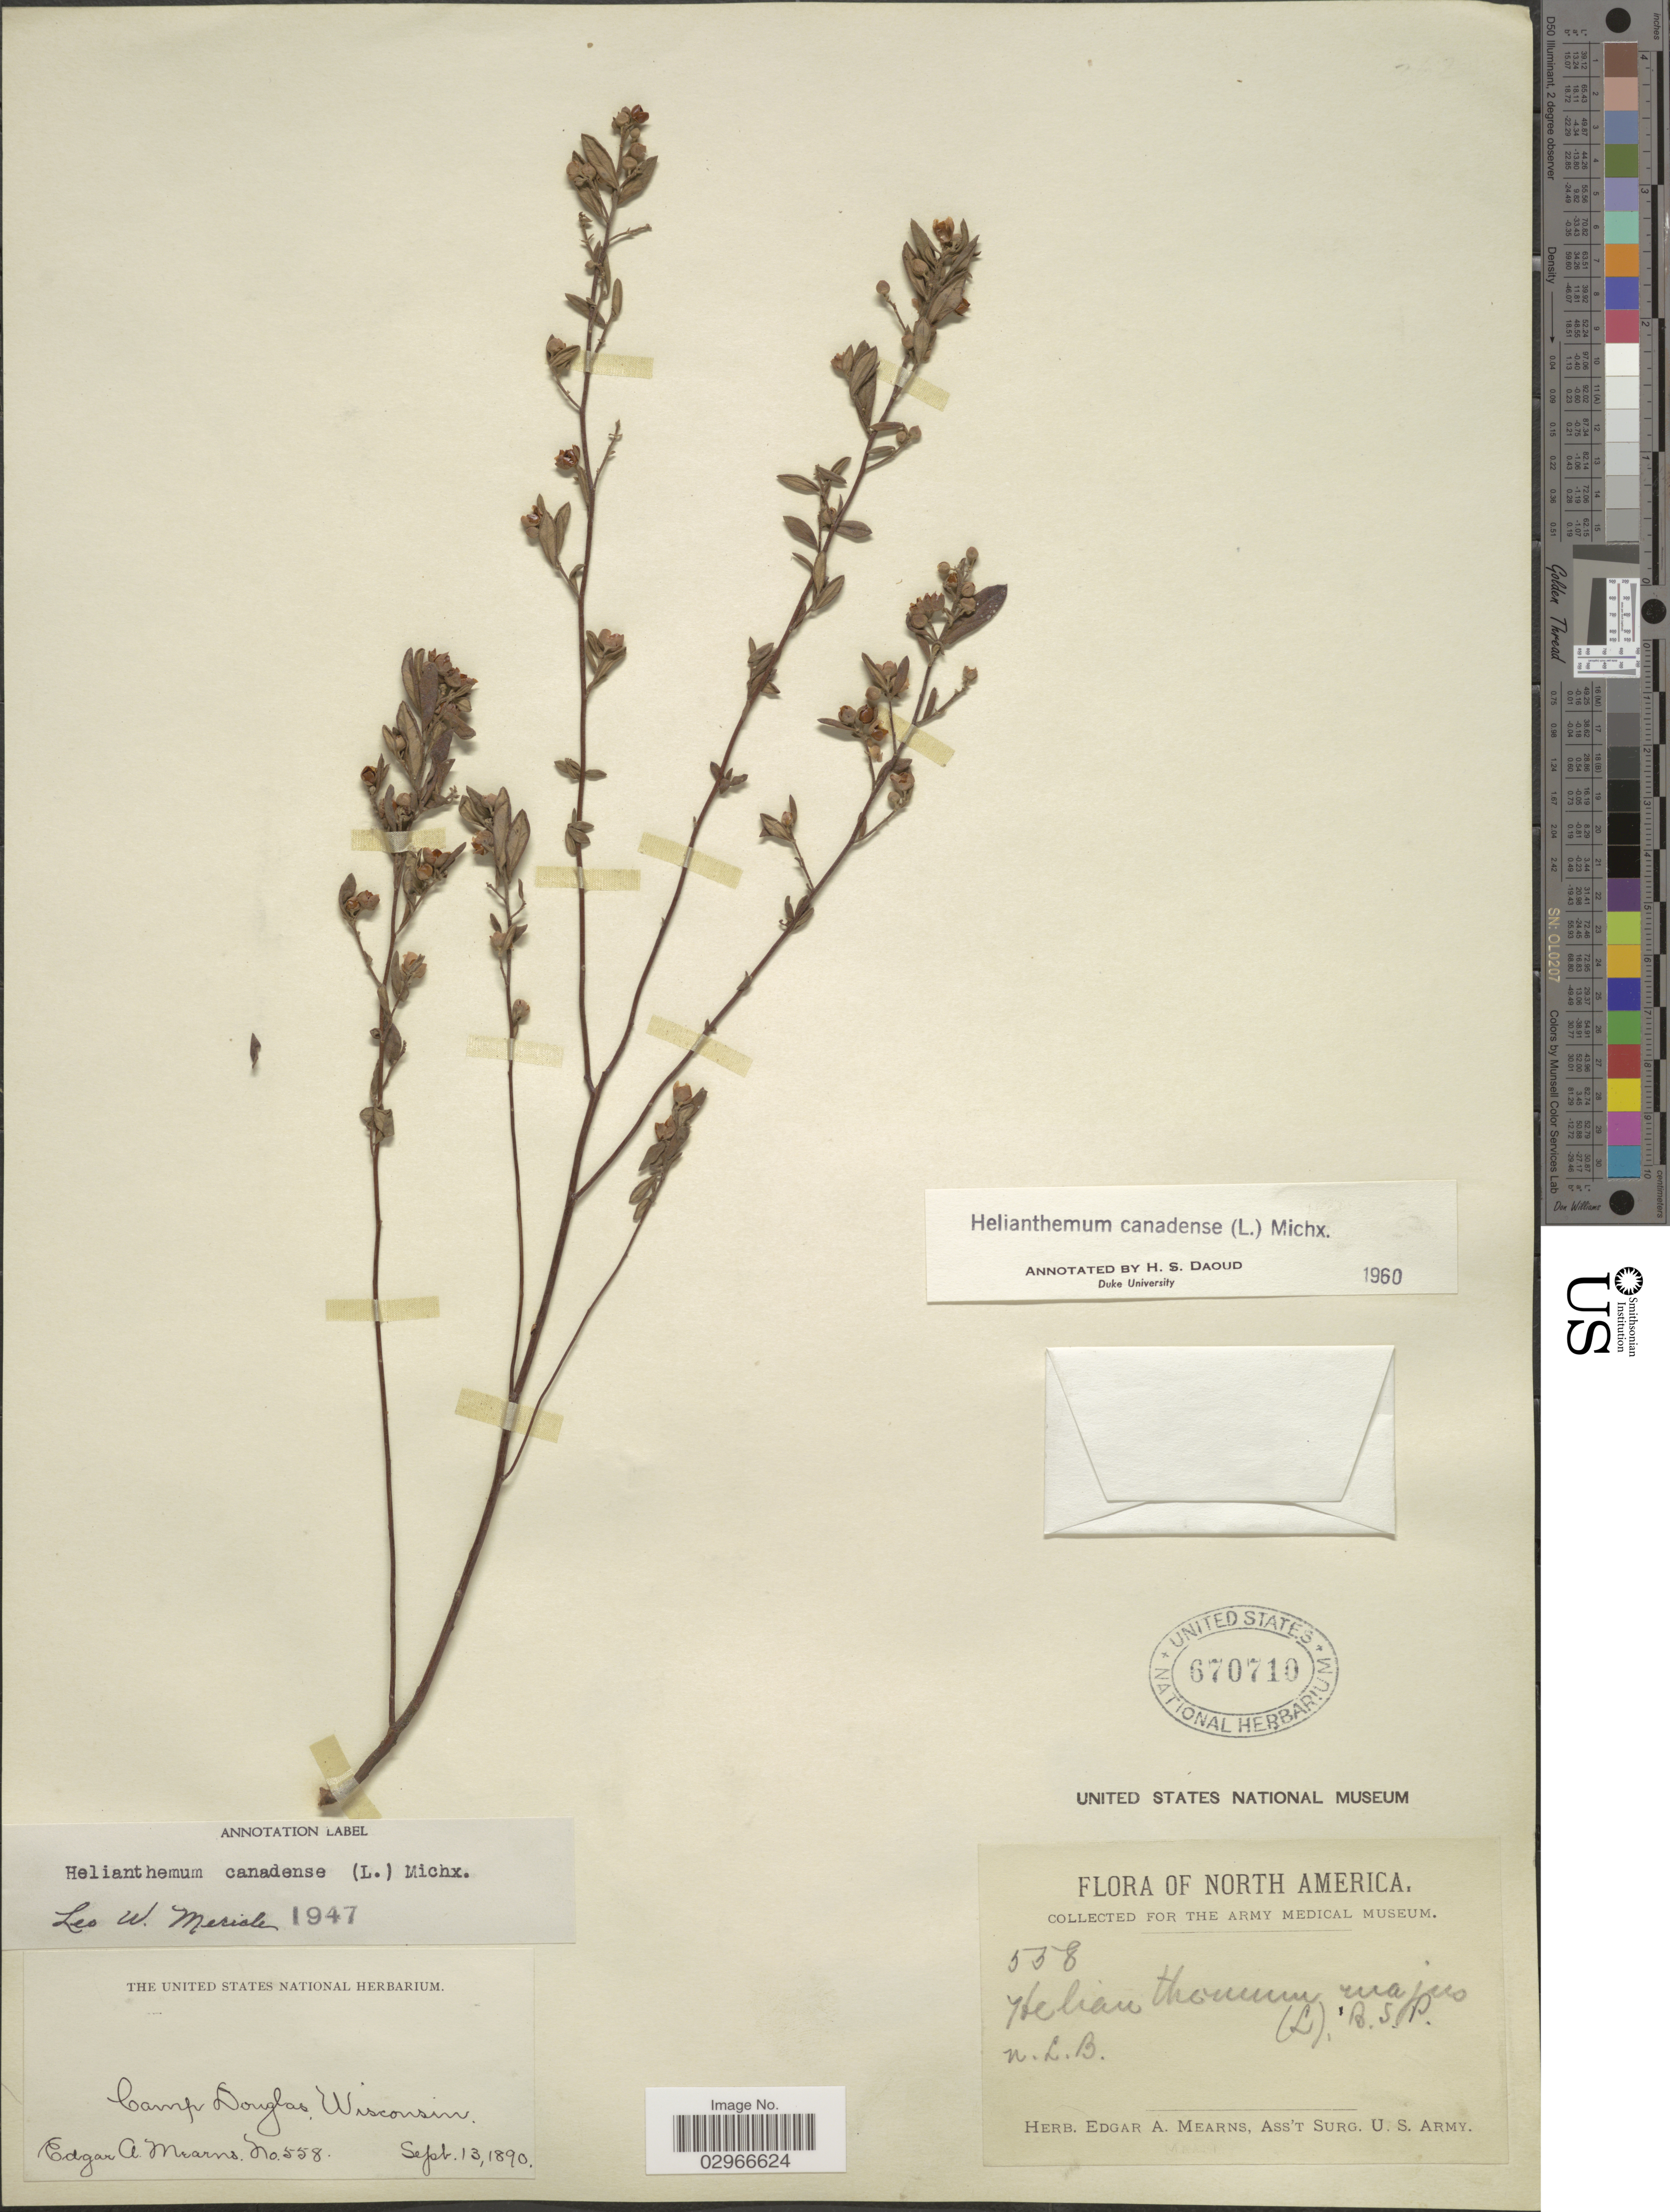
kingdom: Plantae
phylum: Tracheophyta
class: Magnoliopsida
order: Malvales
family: Cistaceae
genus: Helianthemum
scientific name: Helianthemum canadense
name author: (L.) Michx.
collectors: E. A. Mearns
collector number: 558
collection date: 1890-09-13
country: United States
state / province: Wisconsin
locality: Camp Douglas.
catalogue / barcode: US 670710